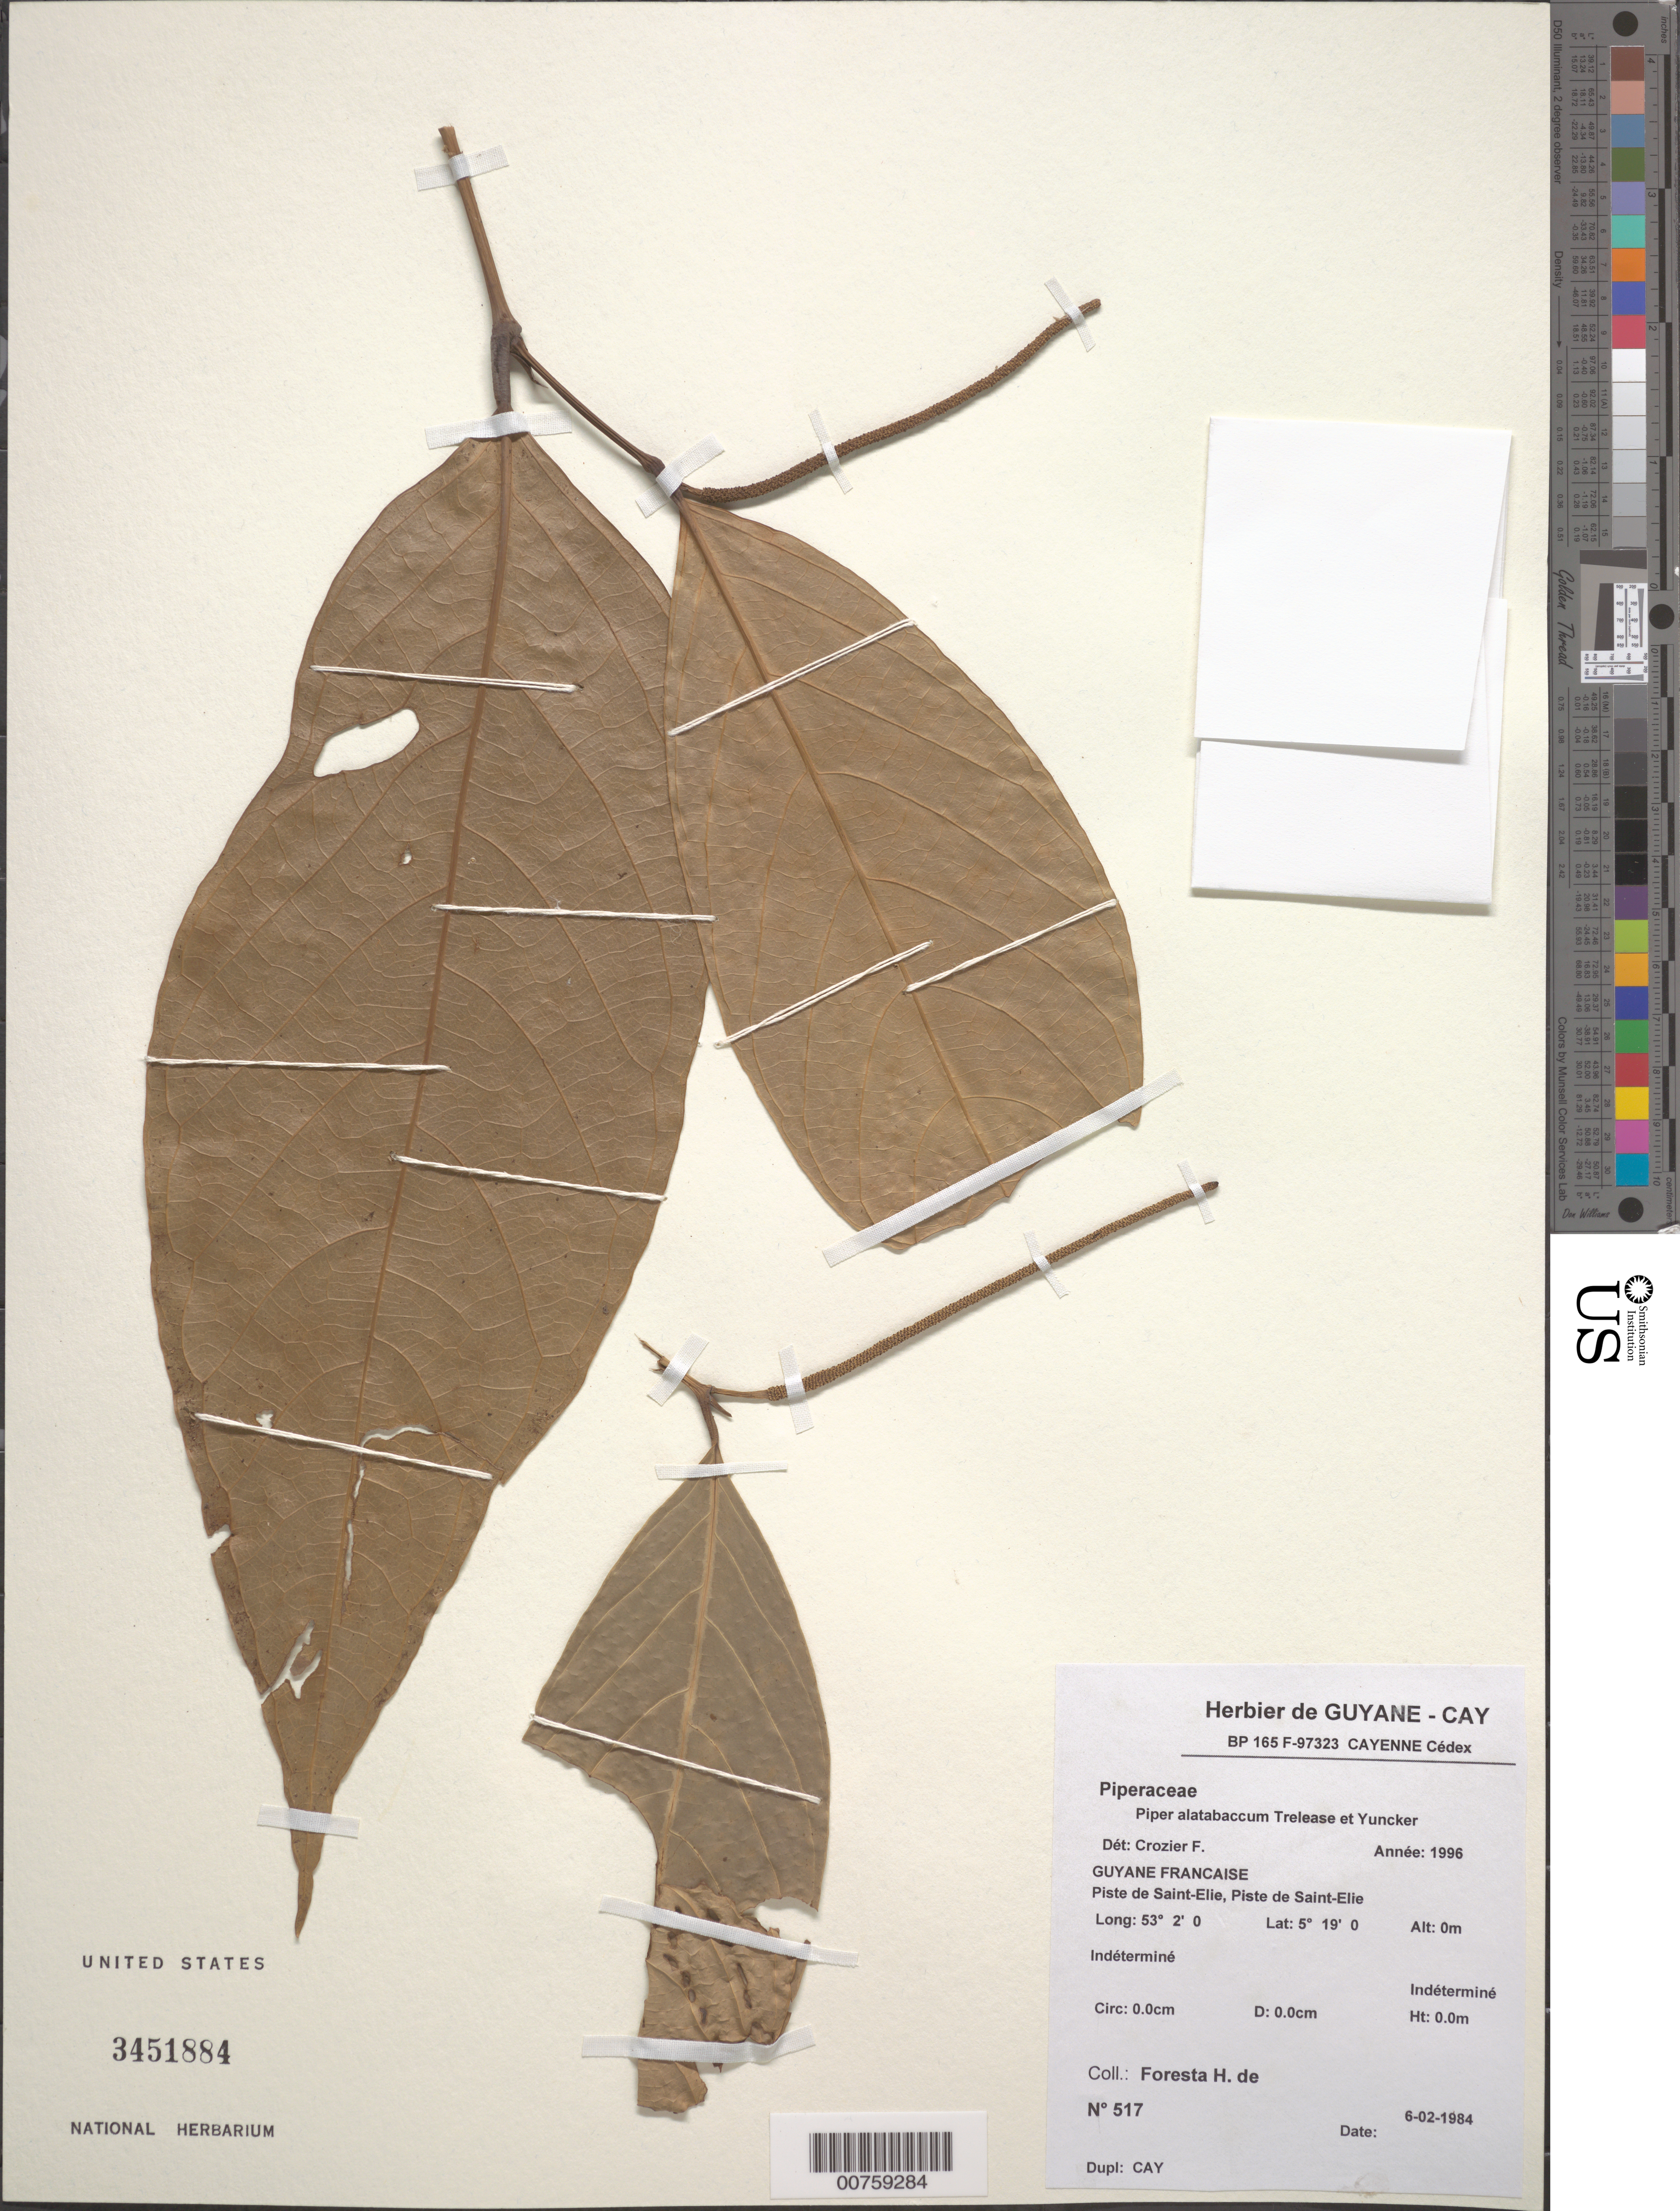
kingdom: Plantae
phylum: Tracheophyta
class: Magnoliopsida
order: Piperales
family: Piperaceae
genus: Piper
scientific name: Piper alatabaccum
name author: Trel. & Yunck.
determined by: Crozier, F.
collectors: H. de Foresta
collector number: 517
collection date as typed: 6-Feb-84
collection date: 1984-02-06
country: French Guiana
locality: Piste de Saint-Élie, Bassin du Sinnamary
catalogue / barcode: US 3451884